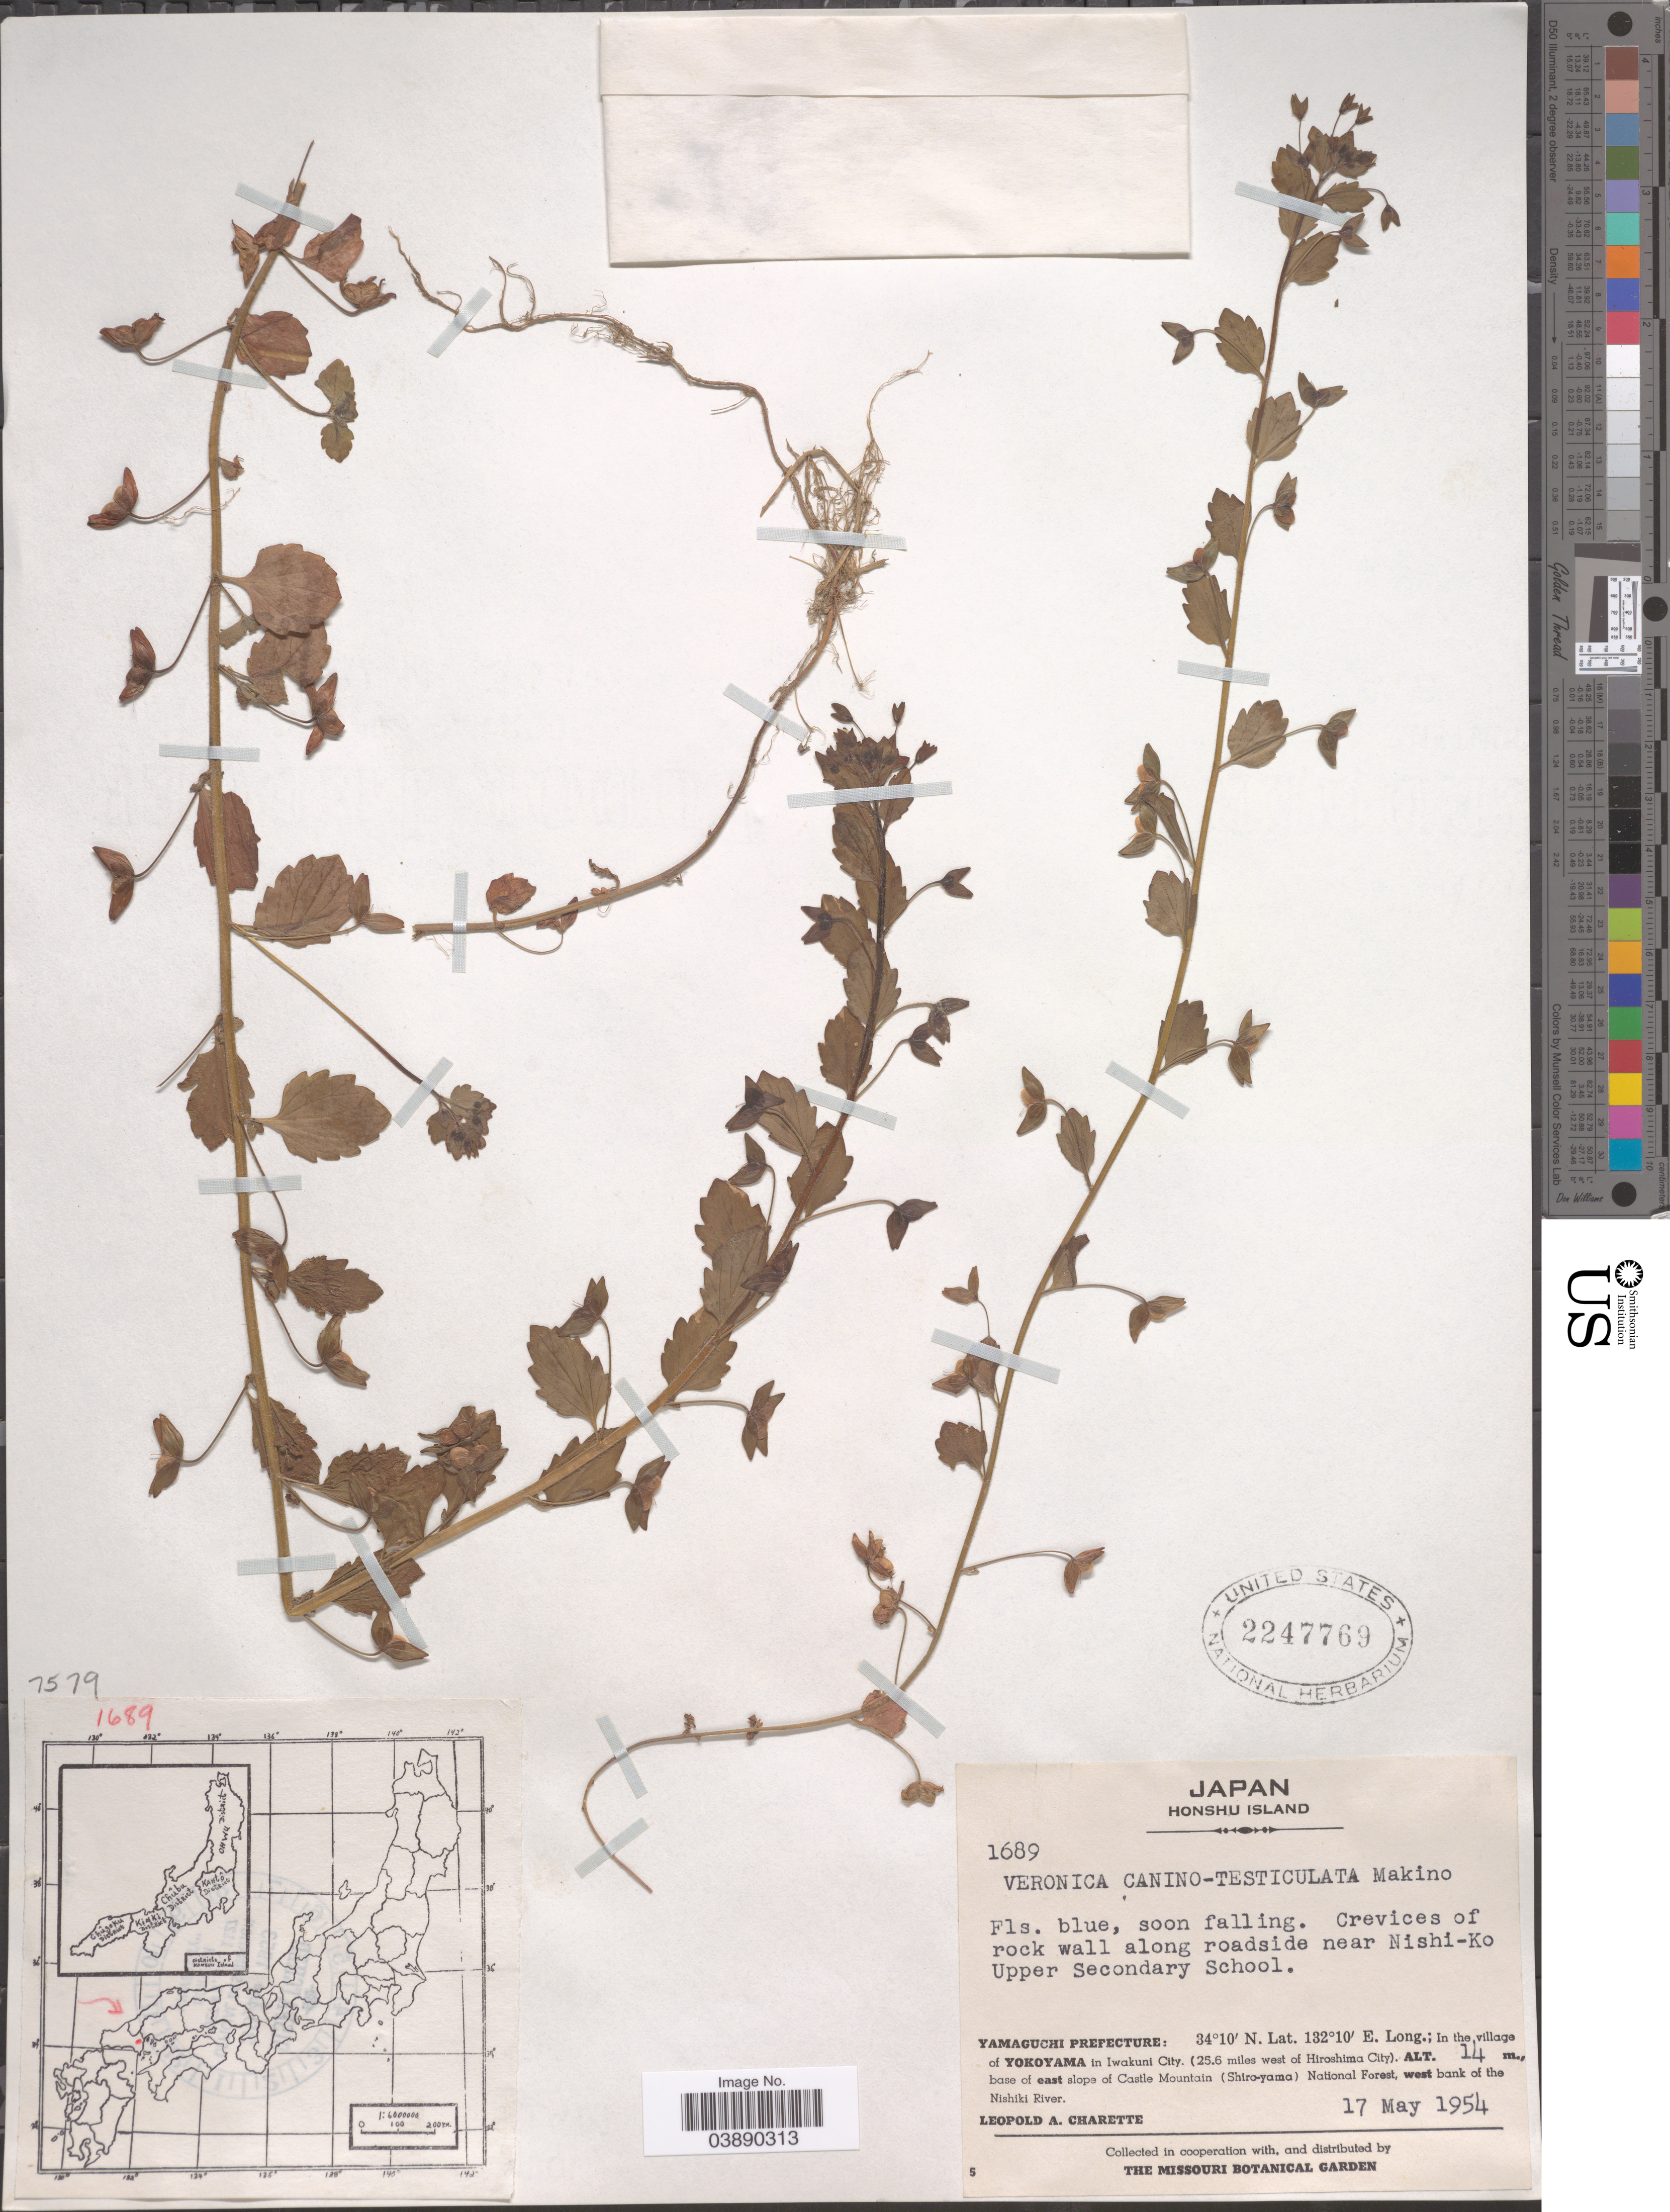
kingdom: Plantae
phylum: Tracheophyta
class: Magnoliopsida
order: Lamiales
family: Plantaginaceae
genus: Veronica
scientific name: Veronica persica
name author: Poir.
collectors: L. A. Charette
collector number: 1689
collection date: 1954-05-17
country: Japan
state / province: Yamaguti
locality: Honshu Island. Along roadside near Nishi-Ko Upper Secondary School. Yamaguchi Prefecture: In the village of Yokoyama in Iwakuni City. (25.6 miles west of Hiroshima City). Base of east slope of Castle Mountain (Shiro-yama) National Forest, west bank of the Nishiki River.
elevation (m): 14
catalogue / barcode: US 2247769